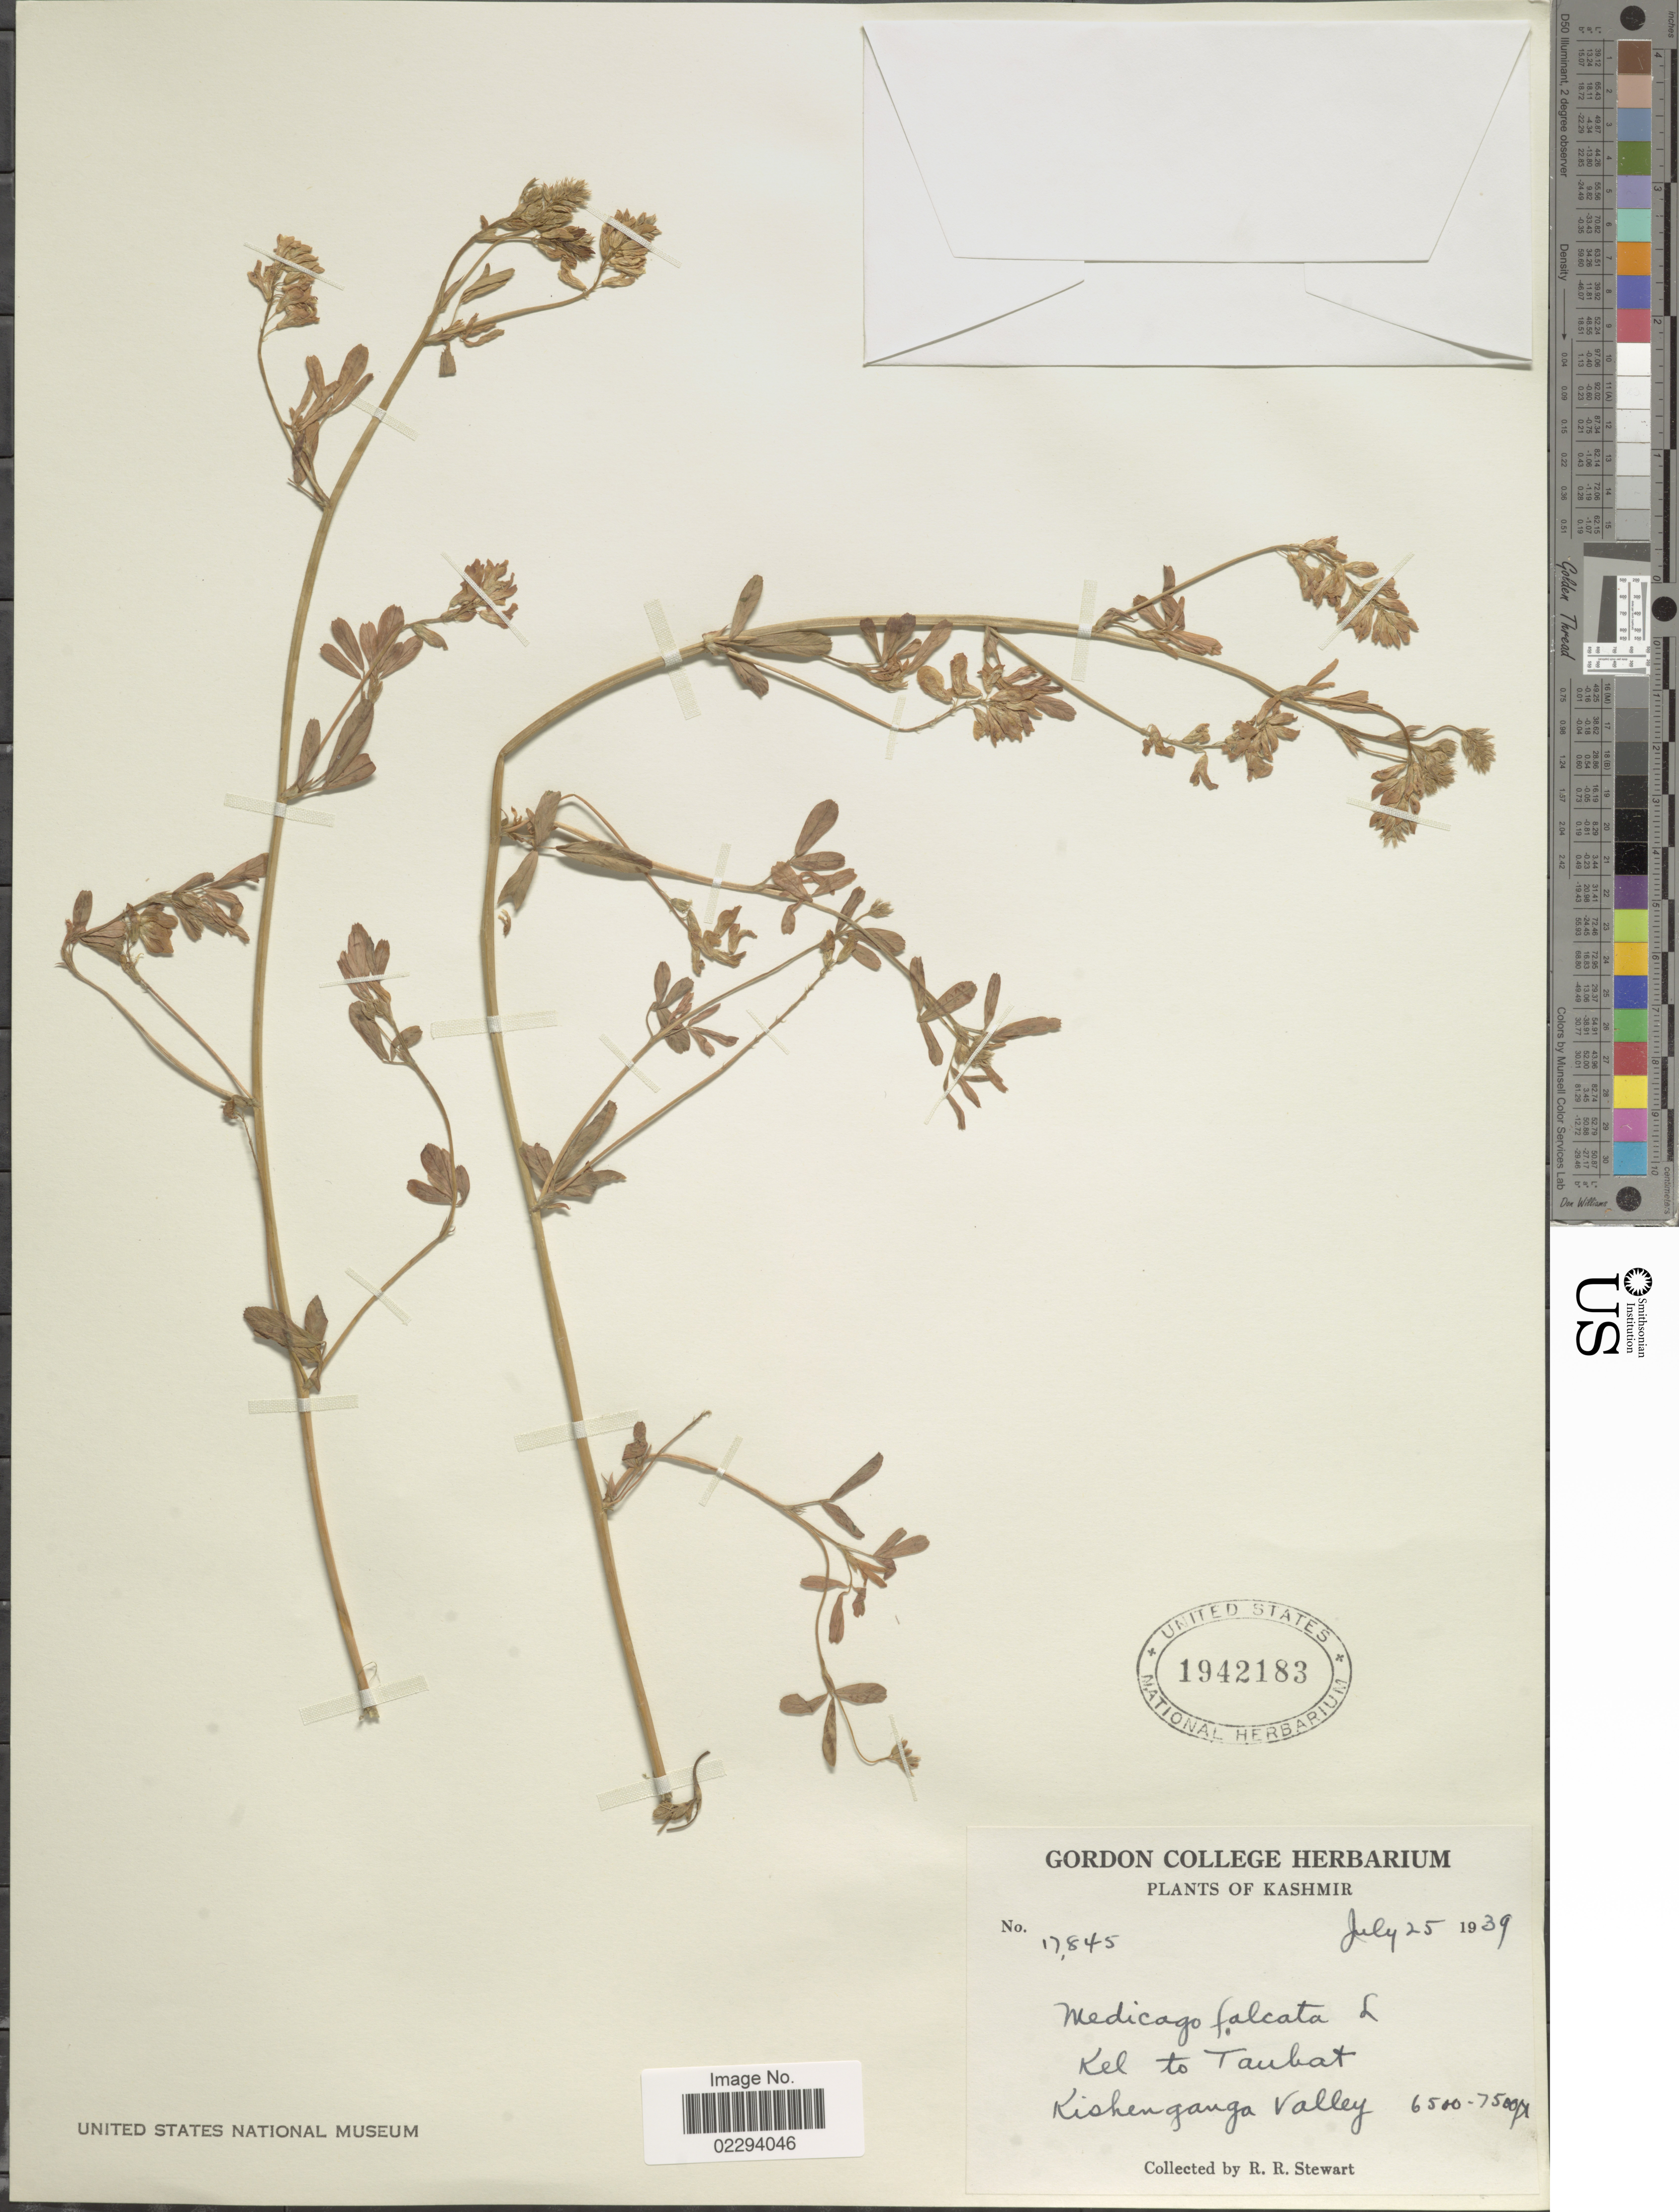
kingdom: Plantae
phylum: Tracheophyta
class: Magnoliopsida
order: Fabales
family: Fabaceae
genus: Medicago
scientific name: Medicago falcata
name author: L.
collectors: R. R. Stewart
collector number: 17845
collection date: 1939-07-25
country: India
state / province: Jammu and Kashmir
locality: Kashmir. Kel to Taubat. Kishenganga Valley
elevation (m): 1981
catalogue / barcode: US 1942183